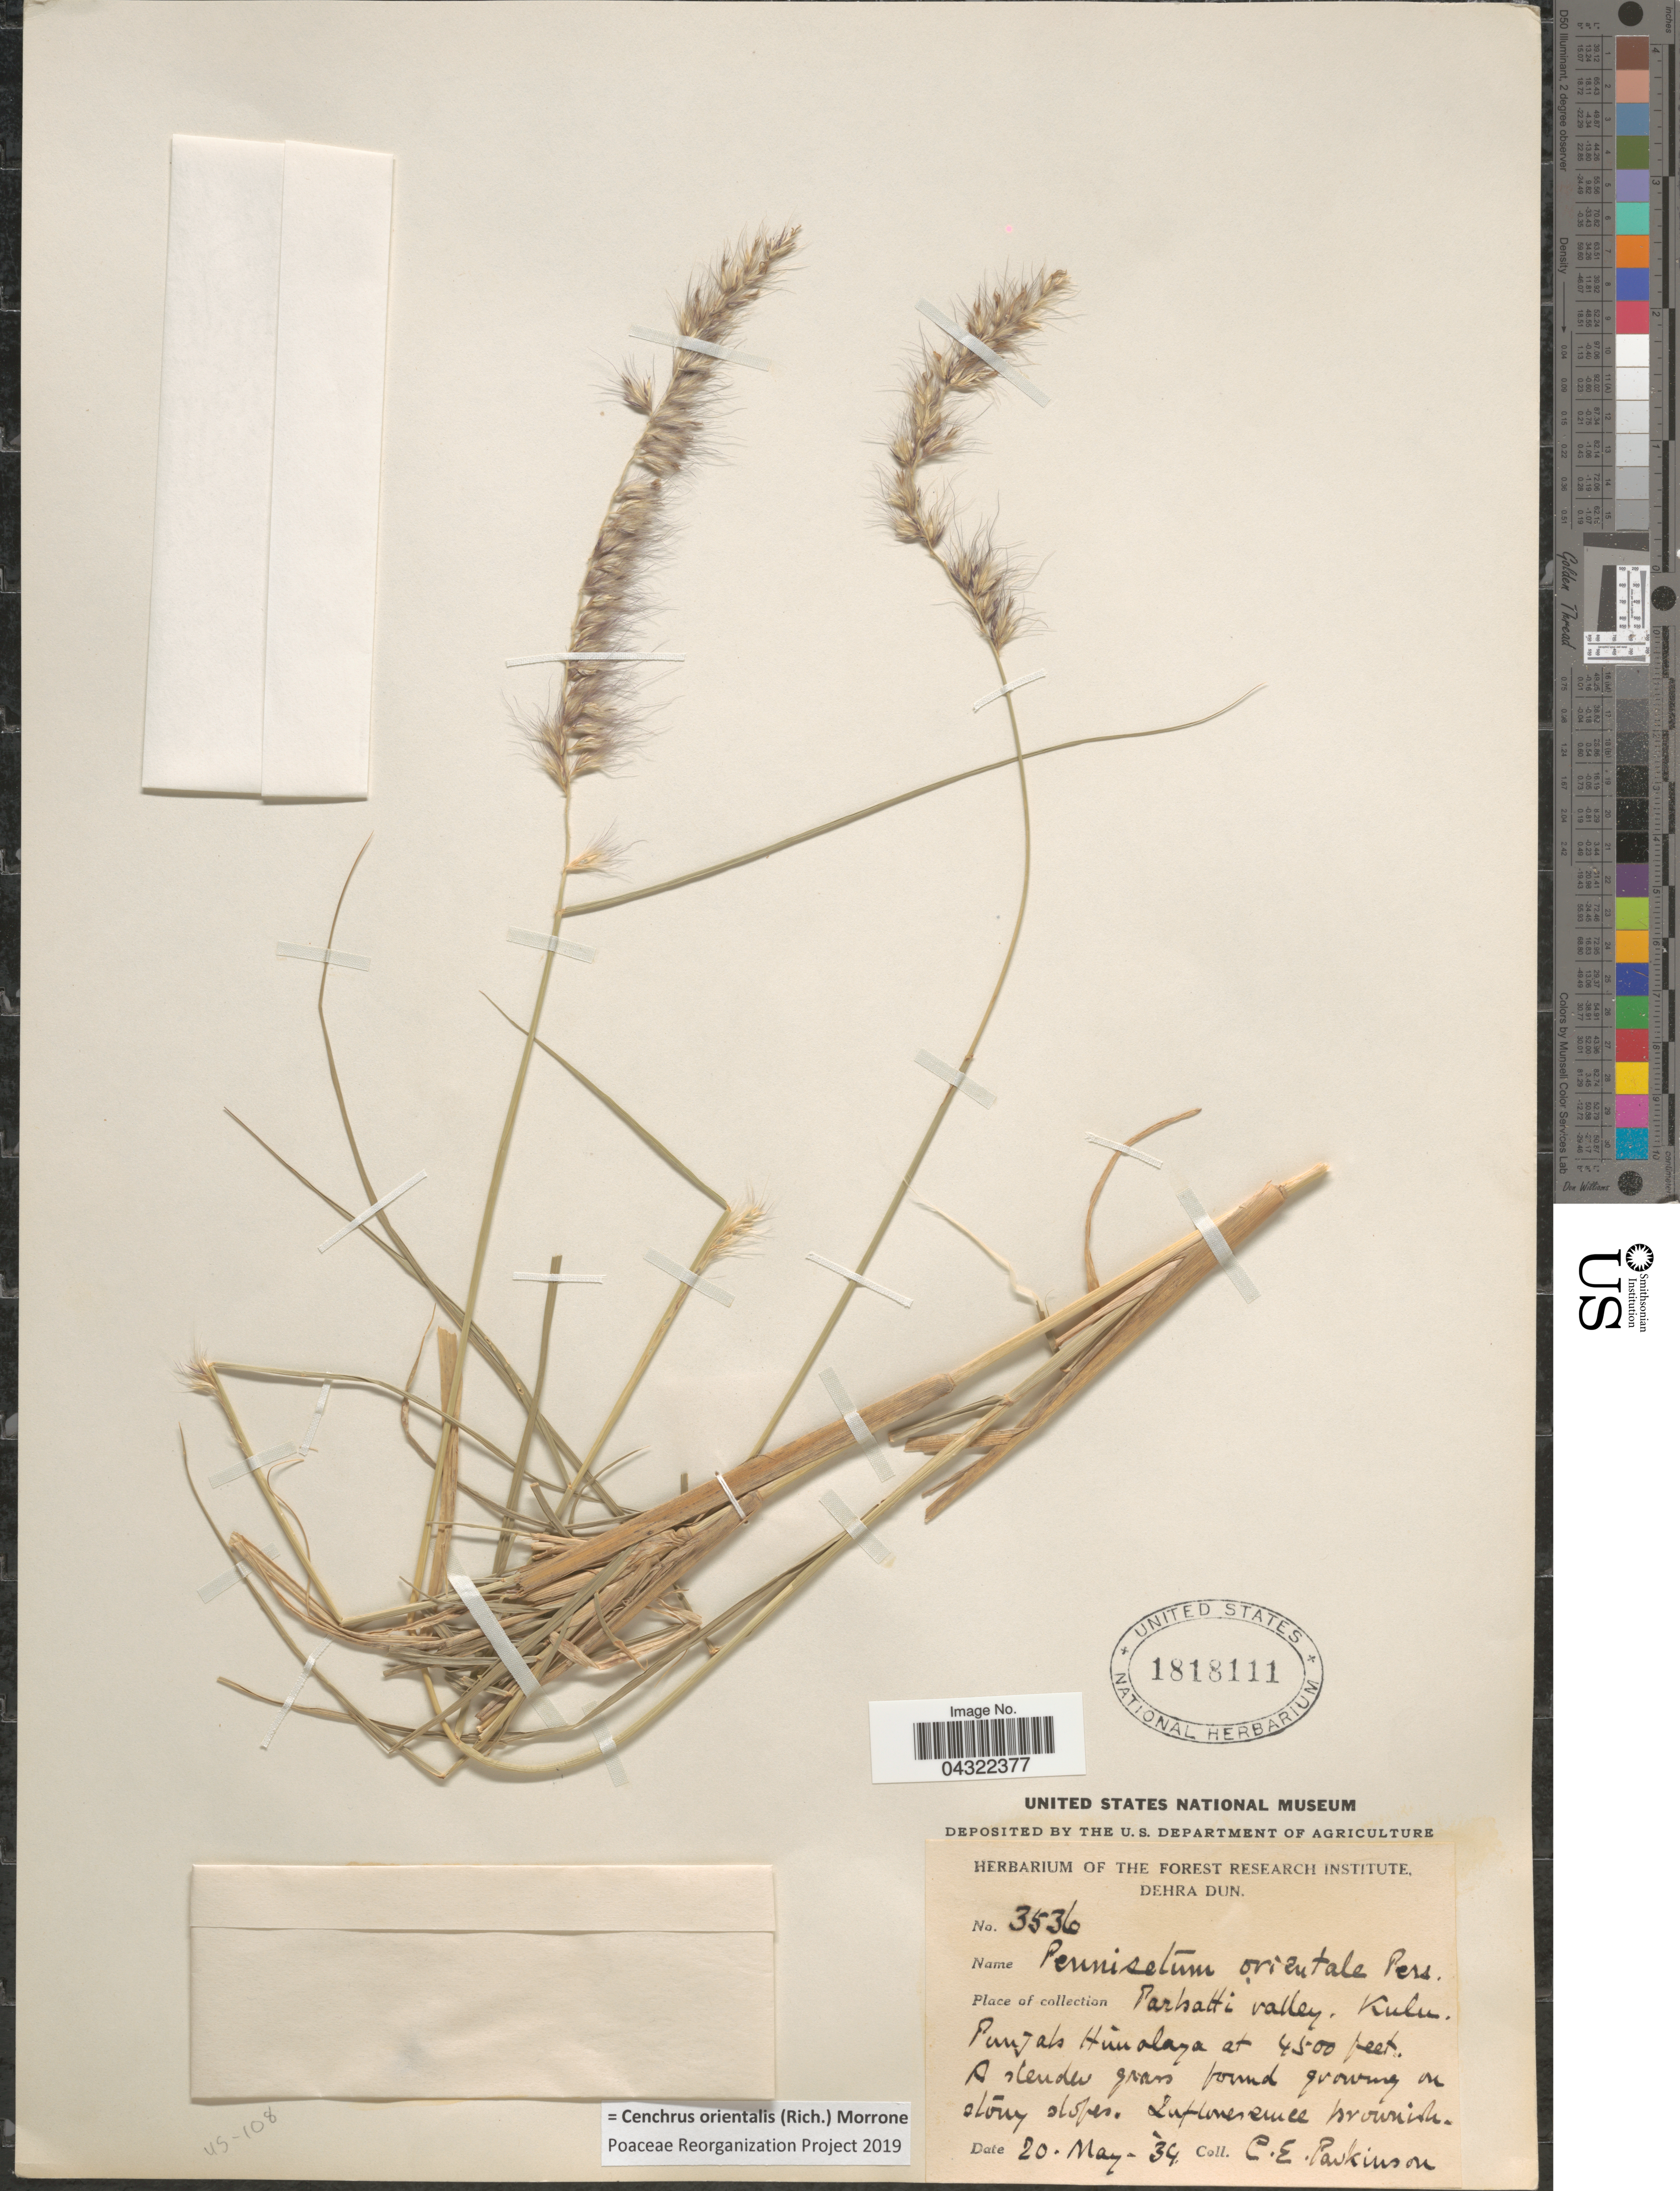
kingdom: Plantae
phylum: Tracheophyta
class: Liliopsida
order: Poales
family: Poaceae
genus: Cenchrus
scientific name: Cenchrus orientalis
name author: (Rich.) Morrone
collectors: C. E. Parkinson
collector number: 3536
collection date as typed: Transcribed d/m/y: 20/5/34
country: India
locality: Parhatti valley. Kulu. Punjab Himalaya.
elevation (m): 1372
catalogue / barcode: US 1818111